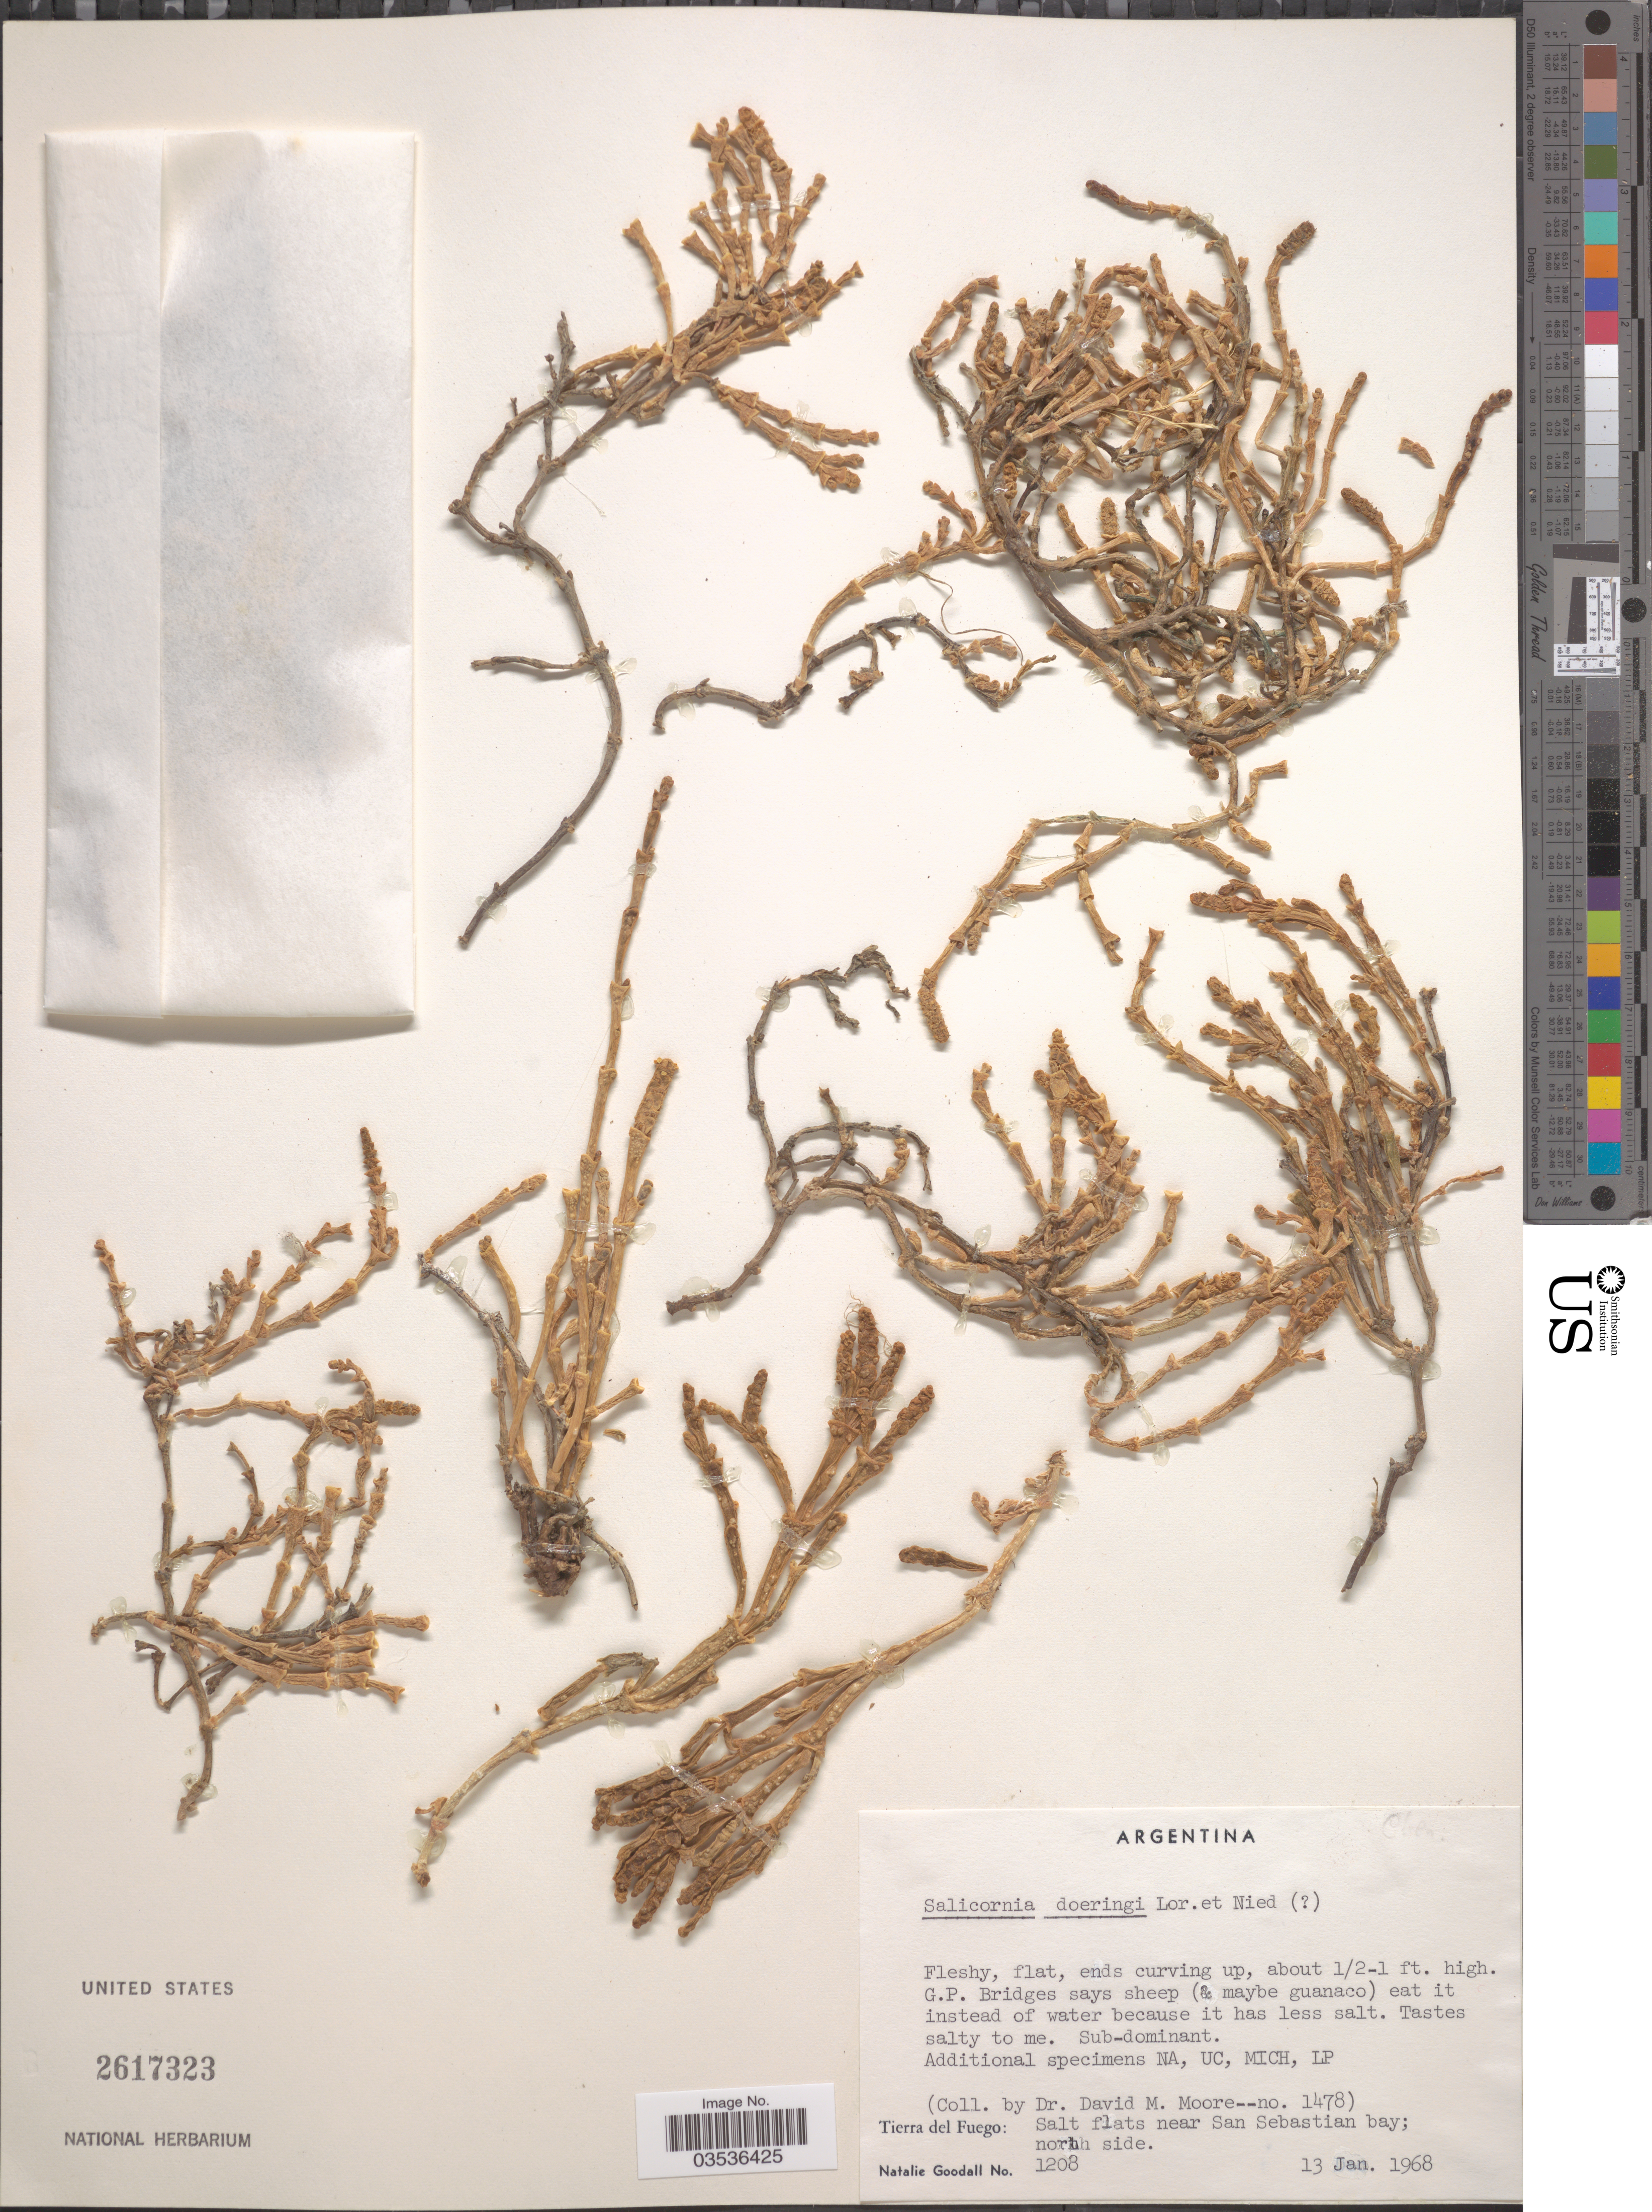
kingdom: Plantae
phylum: Tracheophyta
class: Magnoliopsida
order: Caryophyllales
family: Amaranthaceae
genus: Salicornia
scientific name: Salicornia doeringii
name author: Lorentz & Niederl.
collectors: D. Moore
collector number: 1478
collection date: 1968-01-13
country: Argentina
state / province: Tierra del Fuego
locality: Salt flats near San Sebastian bay; north side.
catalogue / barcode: US 2617323